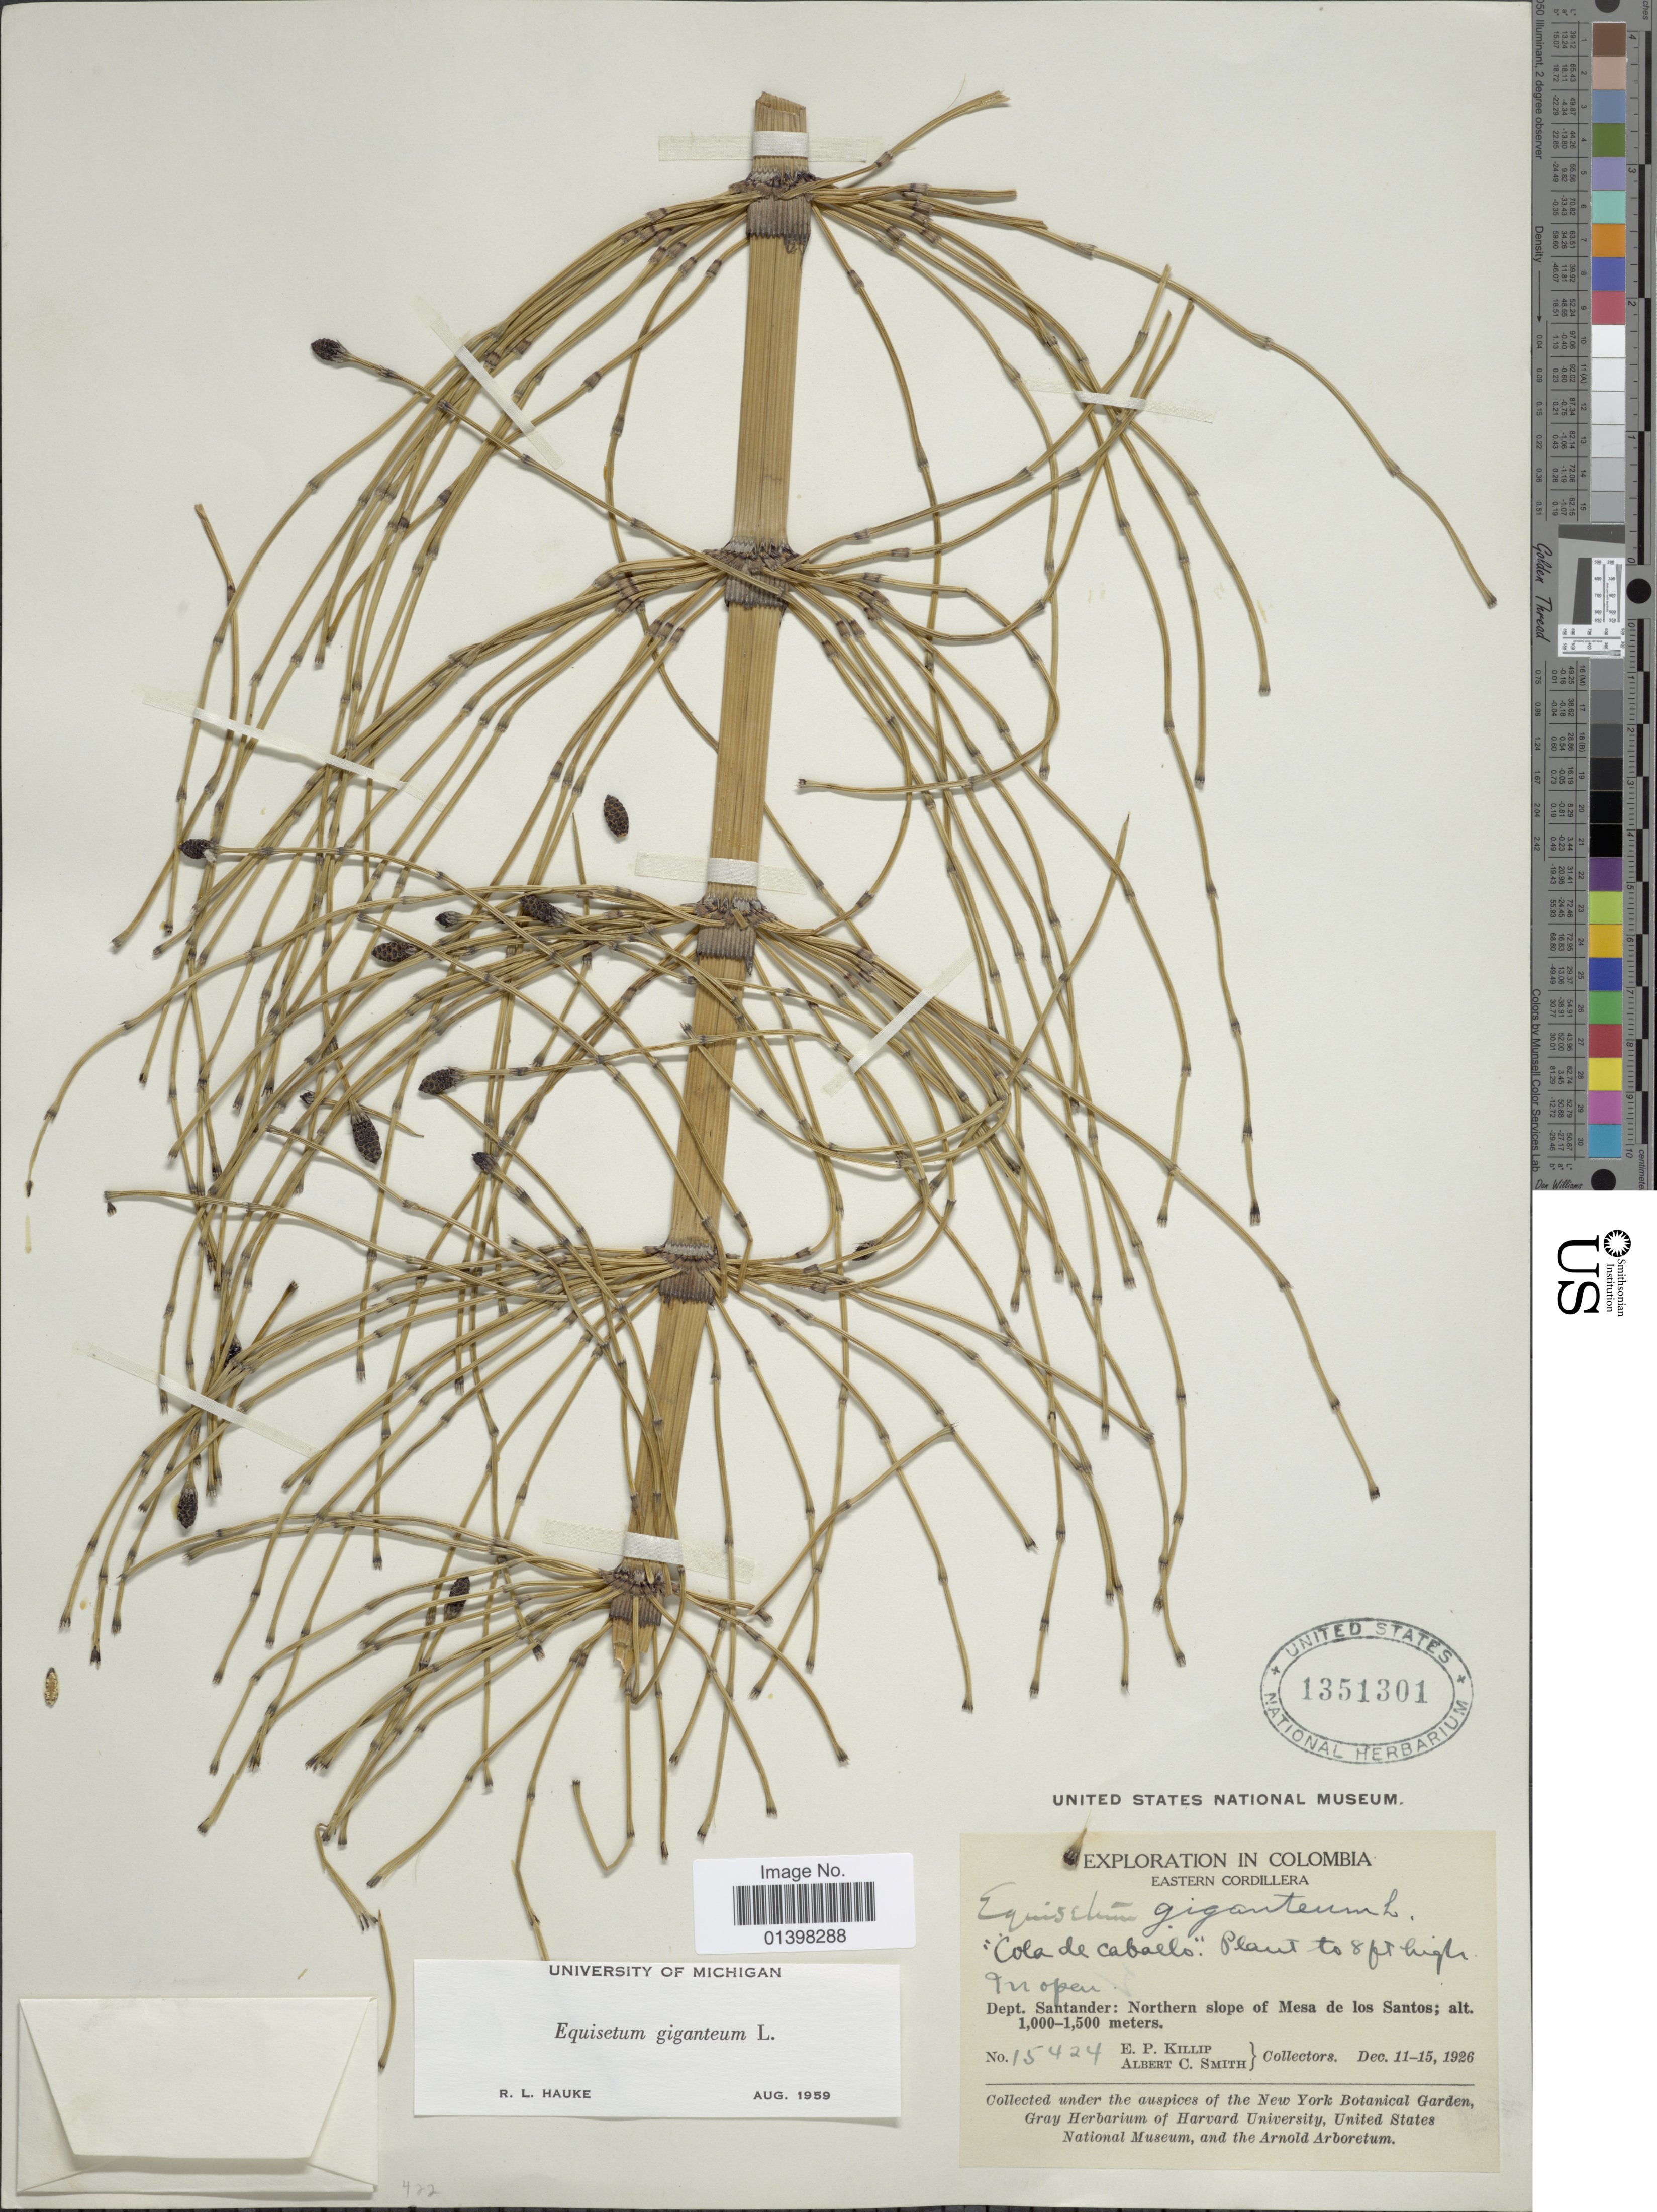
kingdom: Plantae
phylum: Tracheophyta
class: Polypodiopsida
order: Equisetales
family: Equisetaceae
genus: Equisetum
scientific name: Equisetum giganteum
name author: L.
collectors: E. P. Killip & A. C. Smith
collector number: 15424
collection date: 1926-12-11/1926-12-15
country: Colombia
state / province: Santander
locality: Northern slope of Mesa de los Santos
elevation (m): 1000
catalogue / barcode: US 1351301